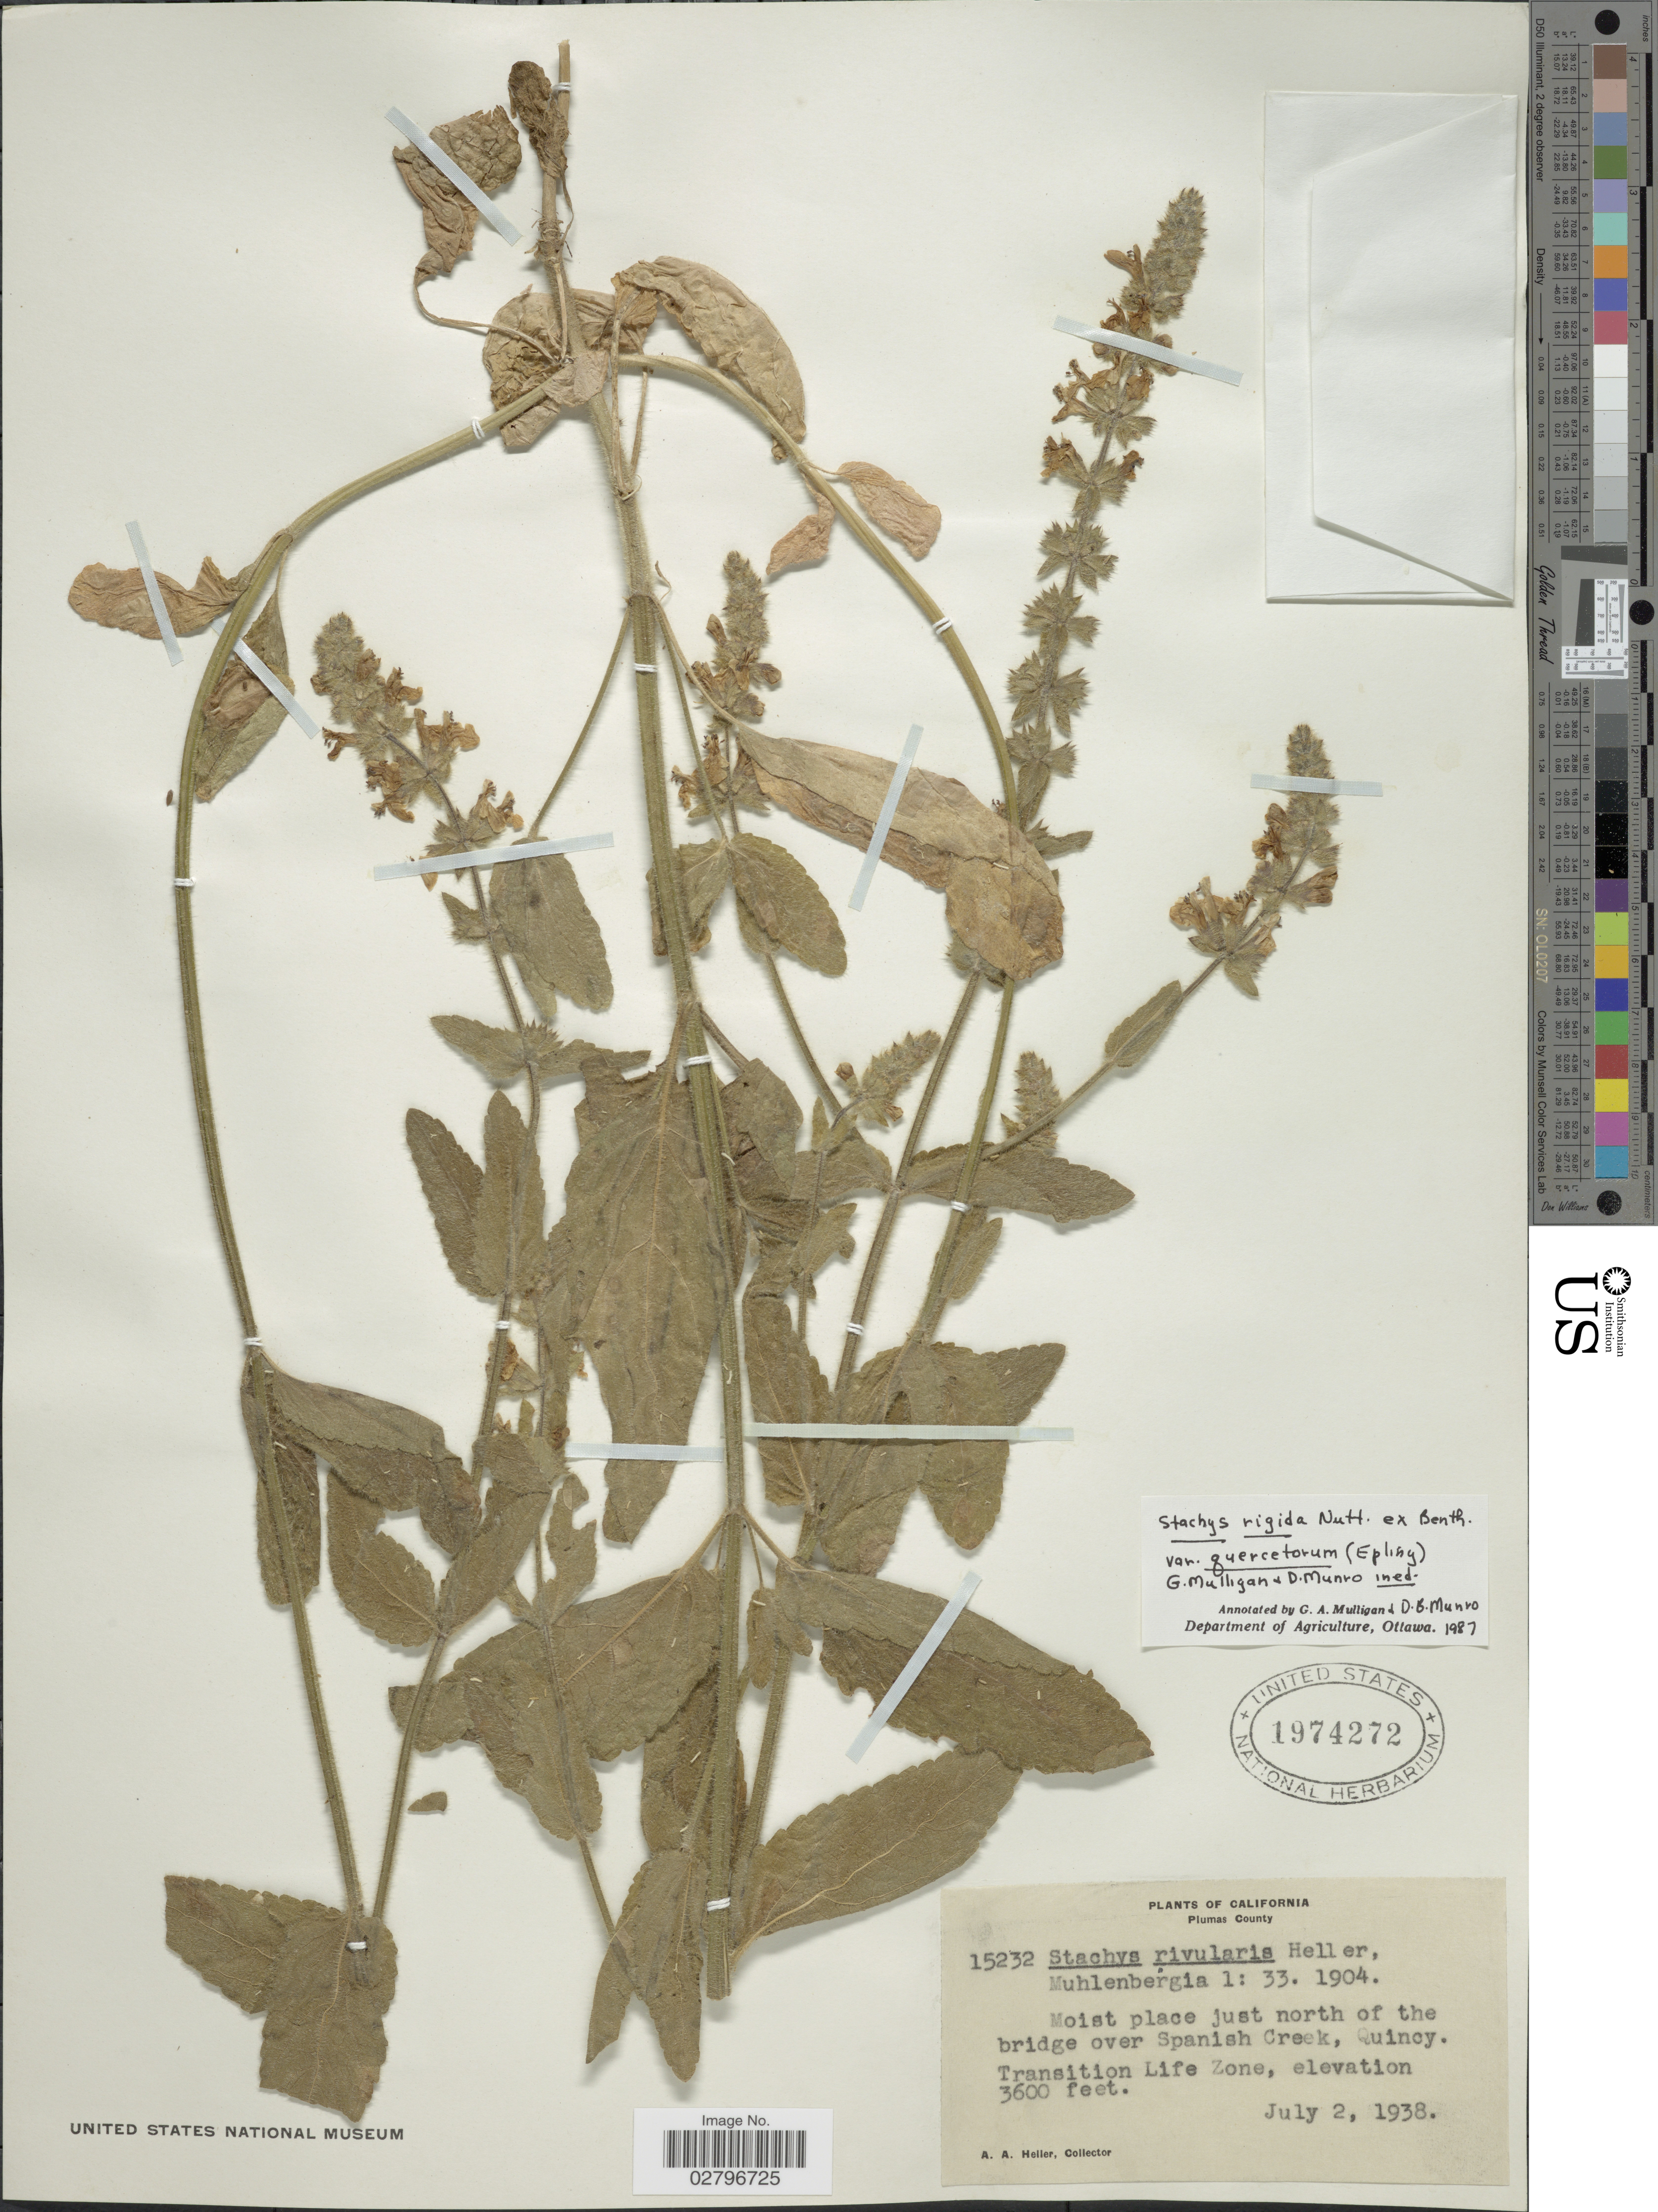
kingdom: Plantae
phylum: Tracheophyta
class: Magnoliopsida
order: Lamiales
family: Lamiaceae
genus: Stachys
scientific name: Stachys rigida subsp. quercetorum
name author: (A. Heller) Epling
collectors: A. A. Heller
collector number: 15232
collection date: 1938-07-02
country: United States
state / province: California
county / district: Plumas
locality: Plumas County, Moist place just north of the bridge over Spanish Creek, Quincy, Transition Life Zone.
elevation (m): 1097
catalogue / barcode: US 1974272